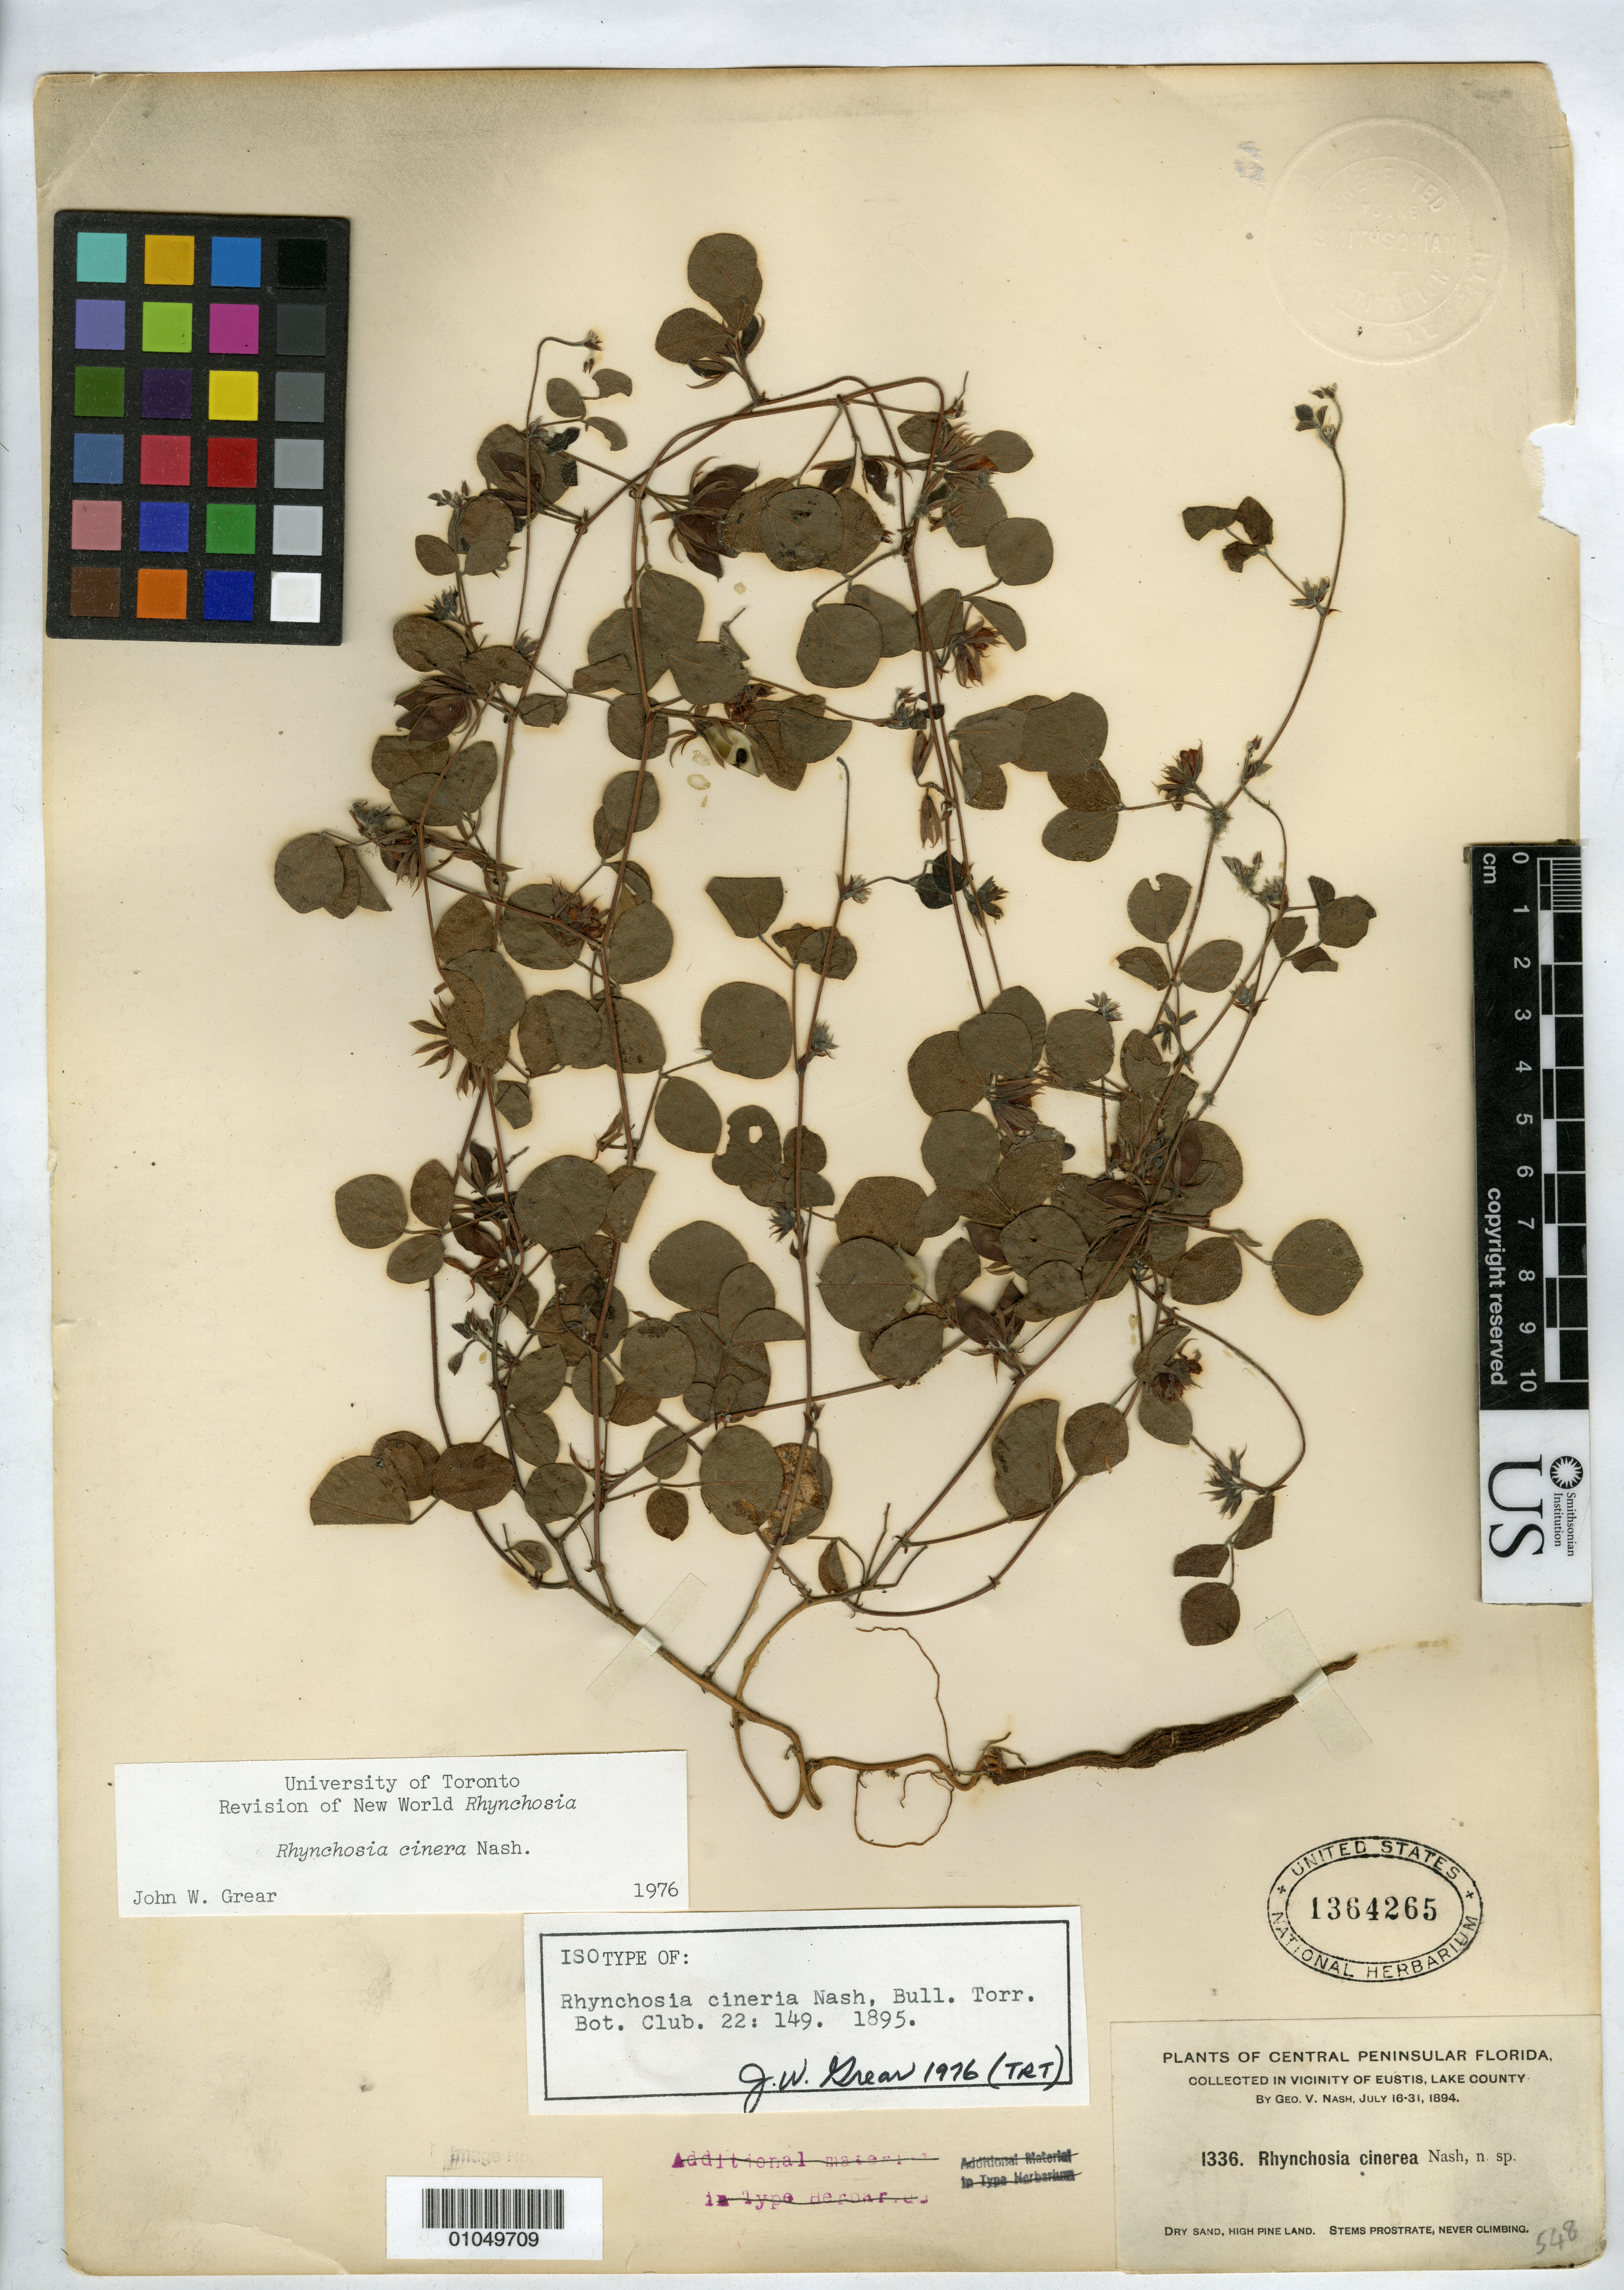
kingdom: Plantae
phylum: Tracheophyta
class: Magnoliopsida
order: Fabales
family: Fabaceae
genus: Rhynchosia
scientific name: Rhynchosia cinerea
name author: Nash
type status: Isotype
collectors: G. V. Nash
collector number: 1336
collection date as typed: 16 Jul 1894 to 31 Jul 1894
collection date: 1894-07-16/1894-07-31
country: United States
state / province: Florida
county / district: Lake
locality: Vicinity of Eustis, Lake County.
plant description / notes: Specimen ex John Donnell Smith herbarium.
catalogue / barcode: US 1364265